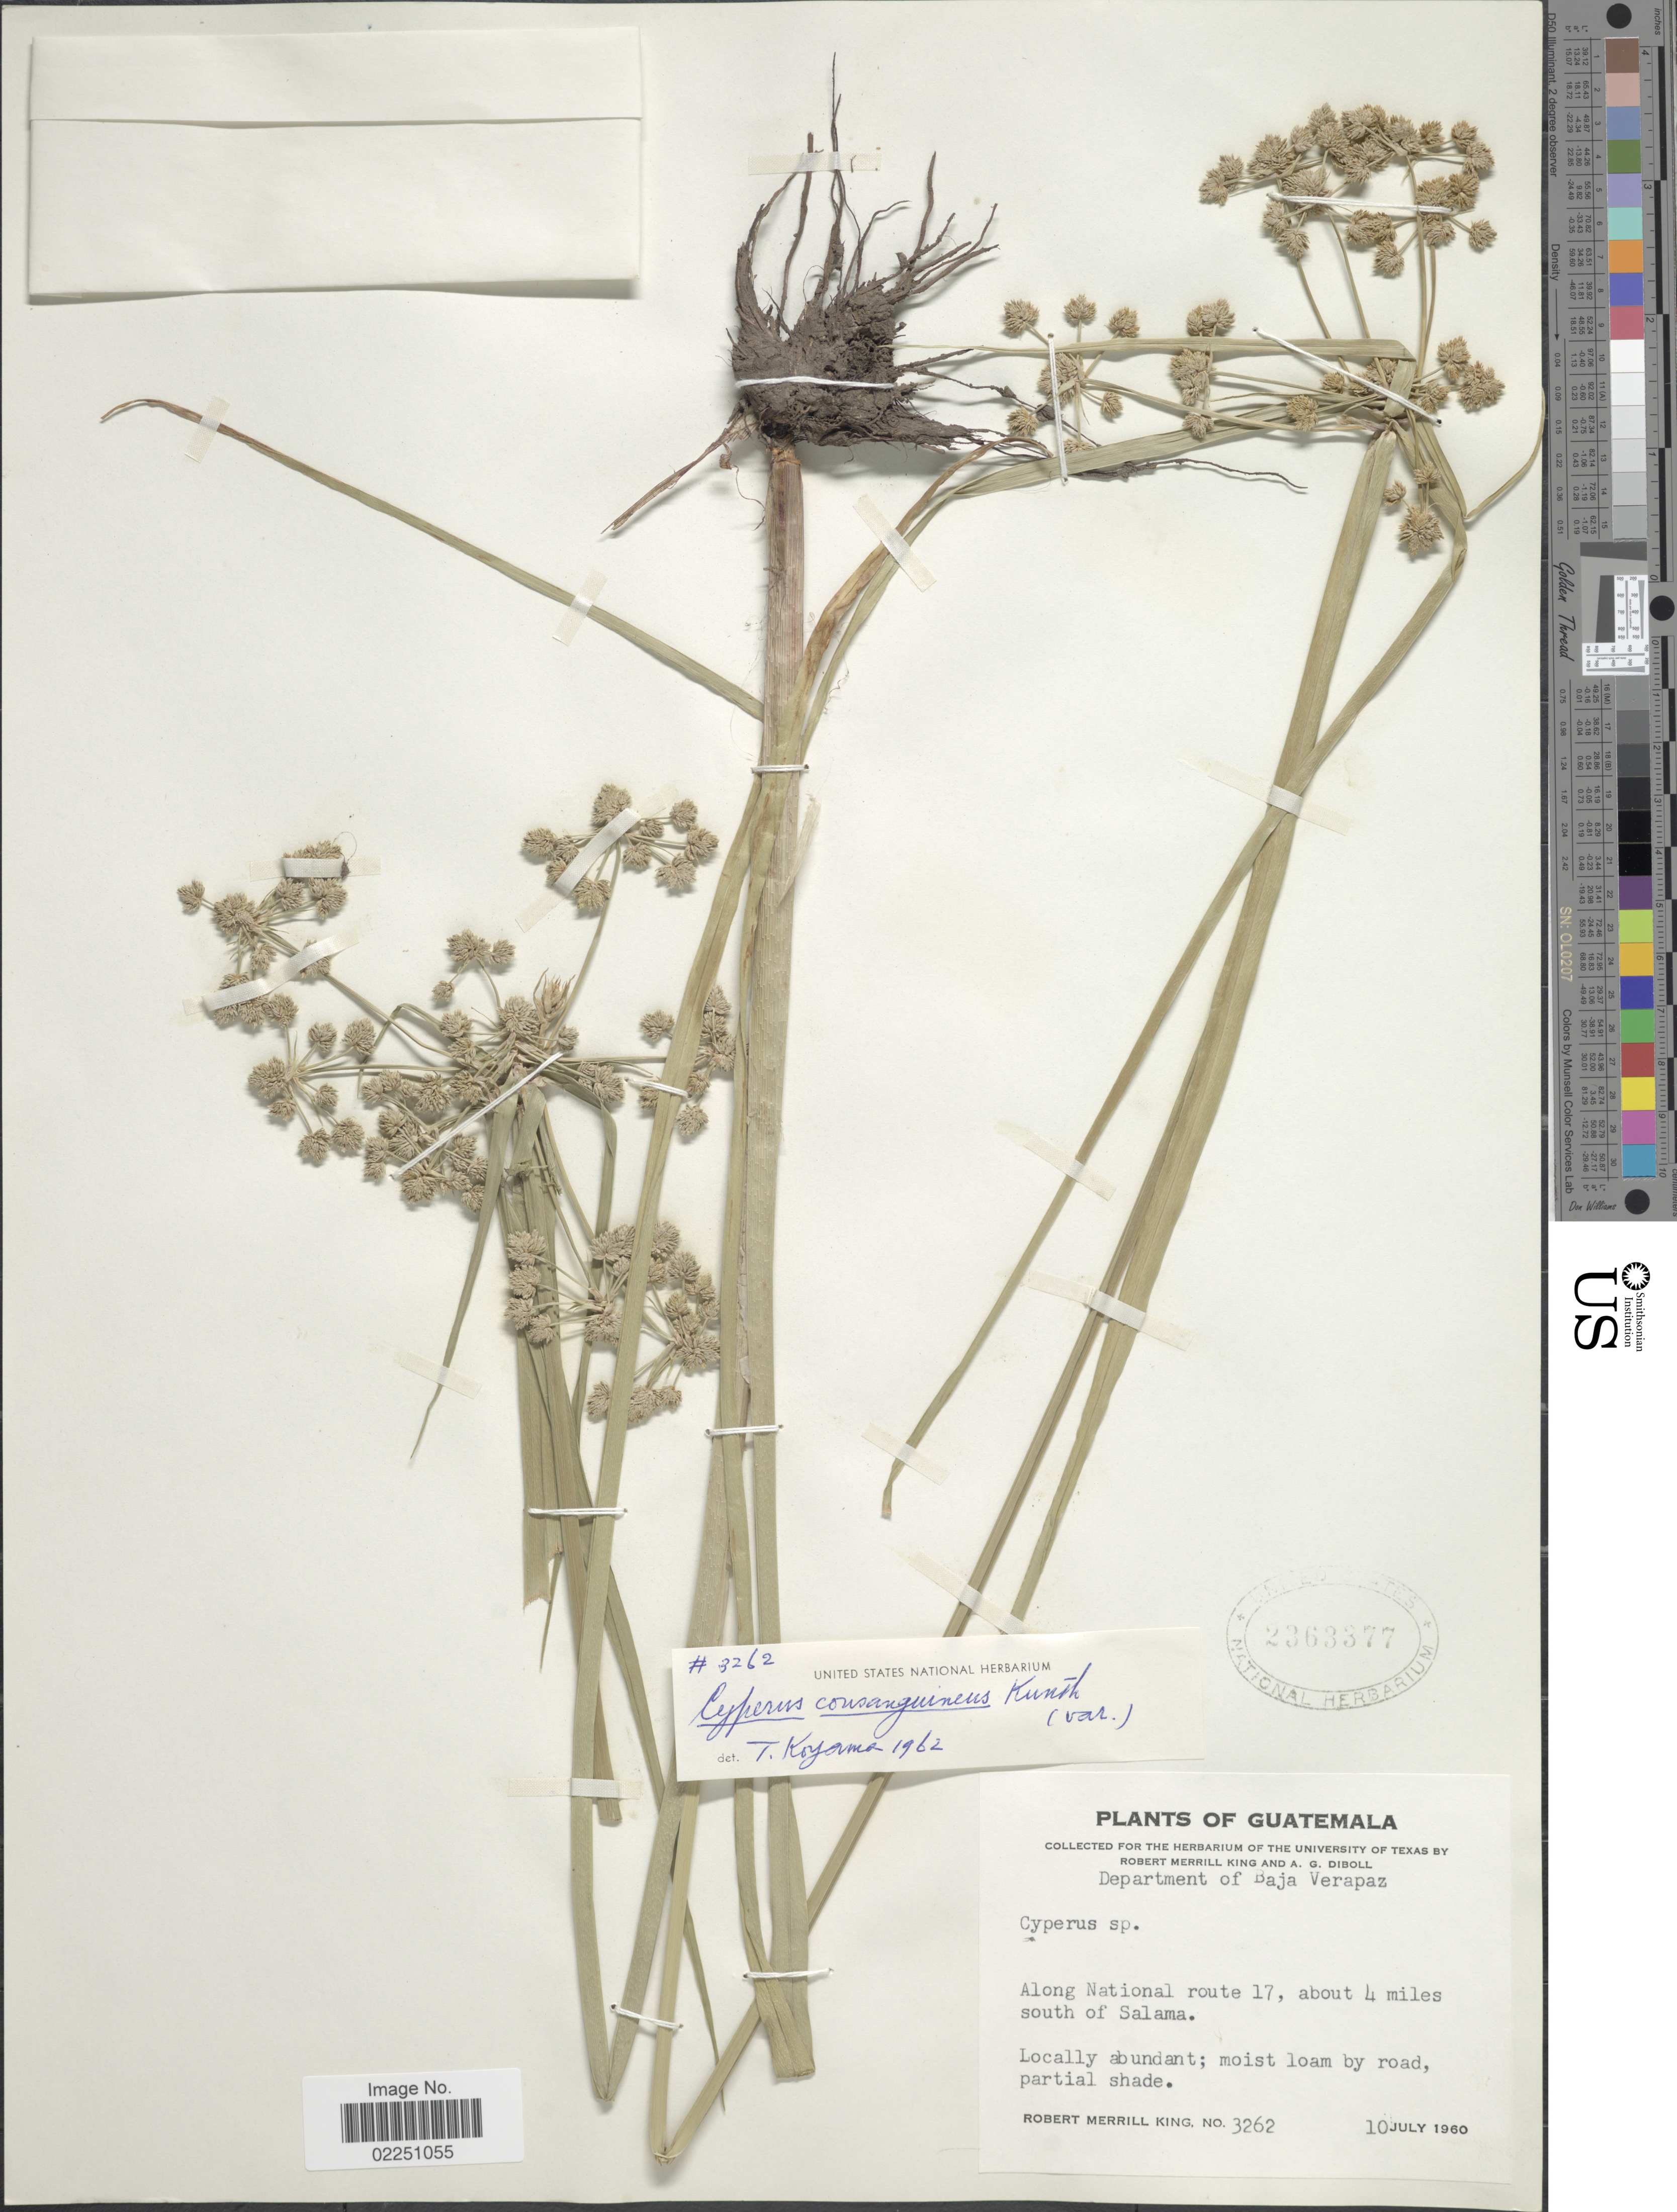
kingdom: Plantae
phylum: Tracheophyta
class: Liliopsida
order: Poales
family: Cyperaceae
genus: Cyperus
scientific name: Cyperus consanguineus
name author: Kunth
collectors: R. M. King & A. Diboll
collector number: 3262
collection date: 1960-07-10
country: Guatemala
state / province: Baja Verapaz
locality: Along National route 17, about 4 miles south of Salama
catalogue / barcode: US 2363377